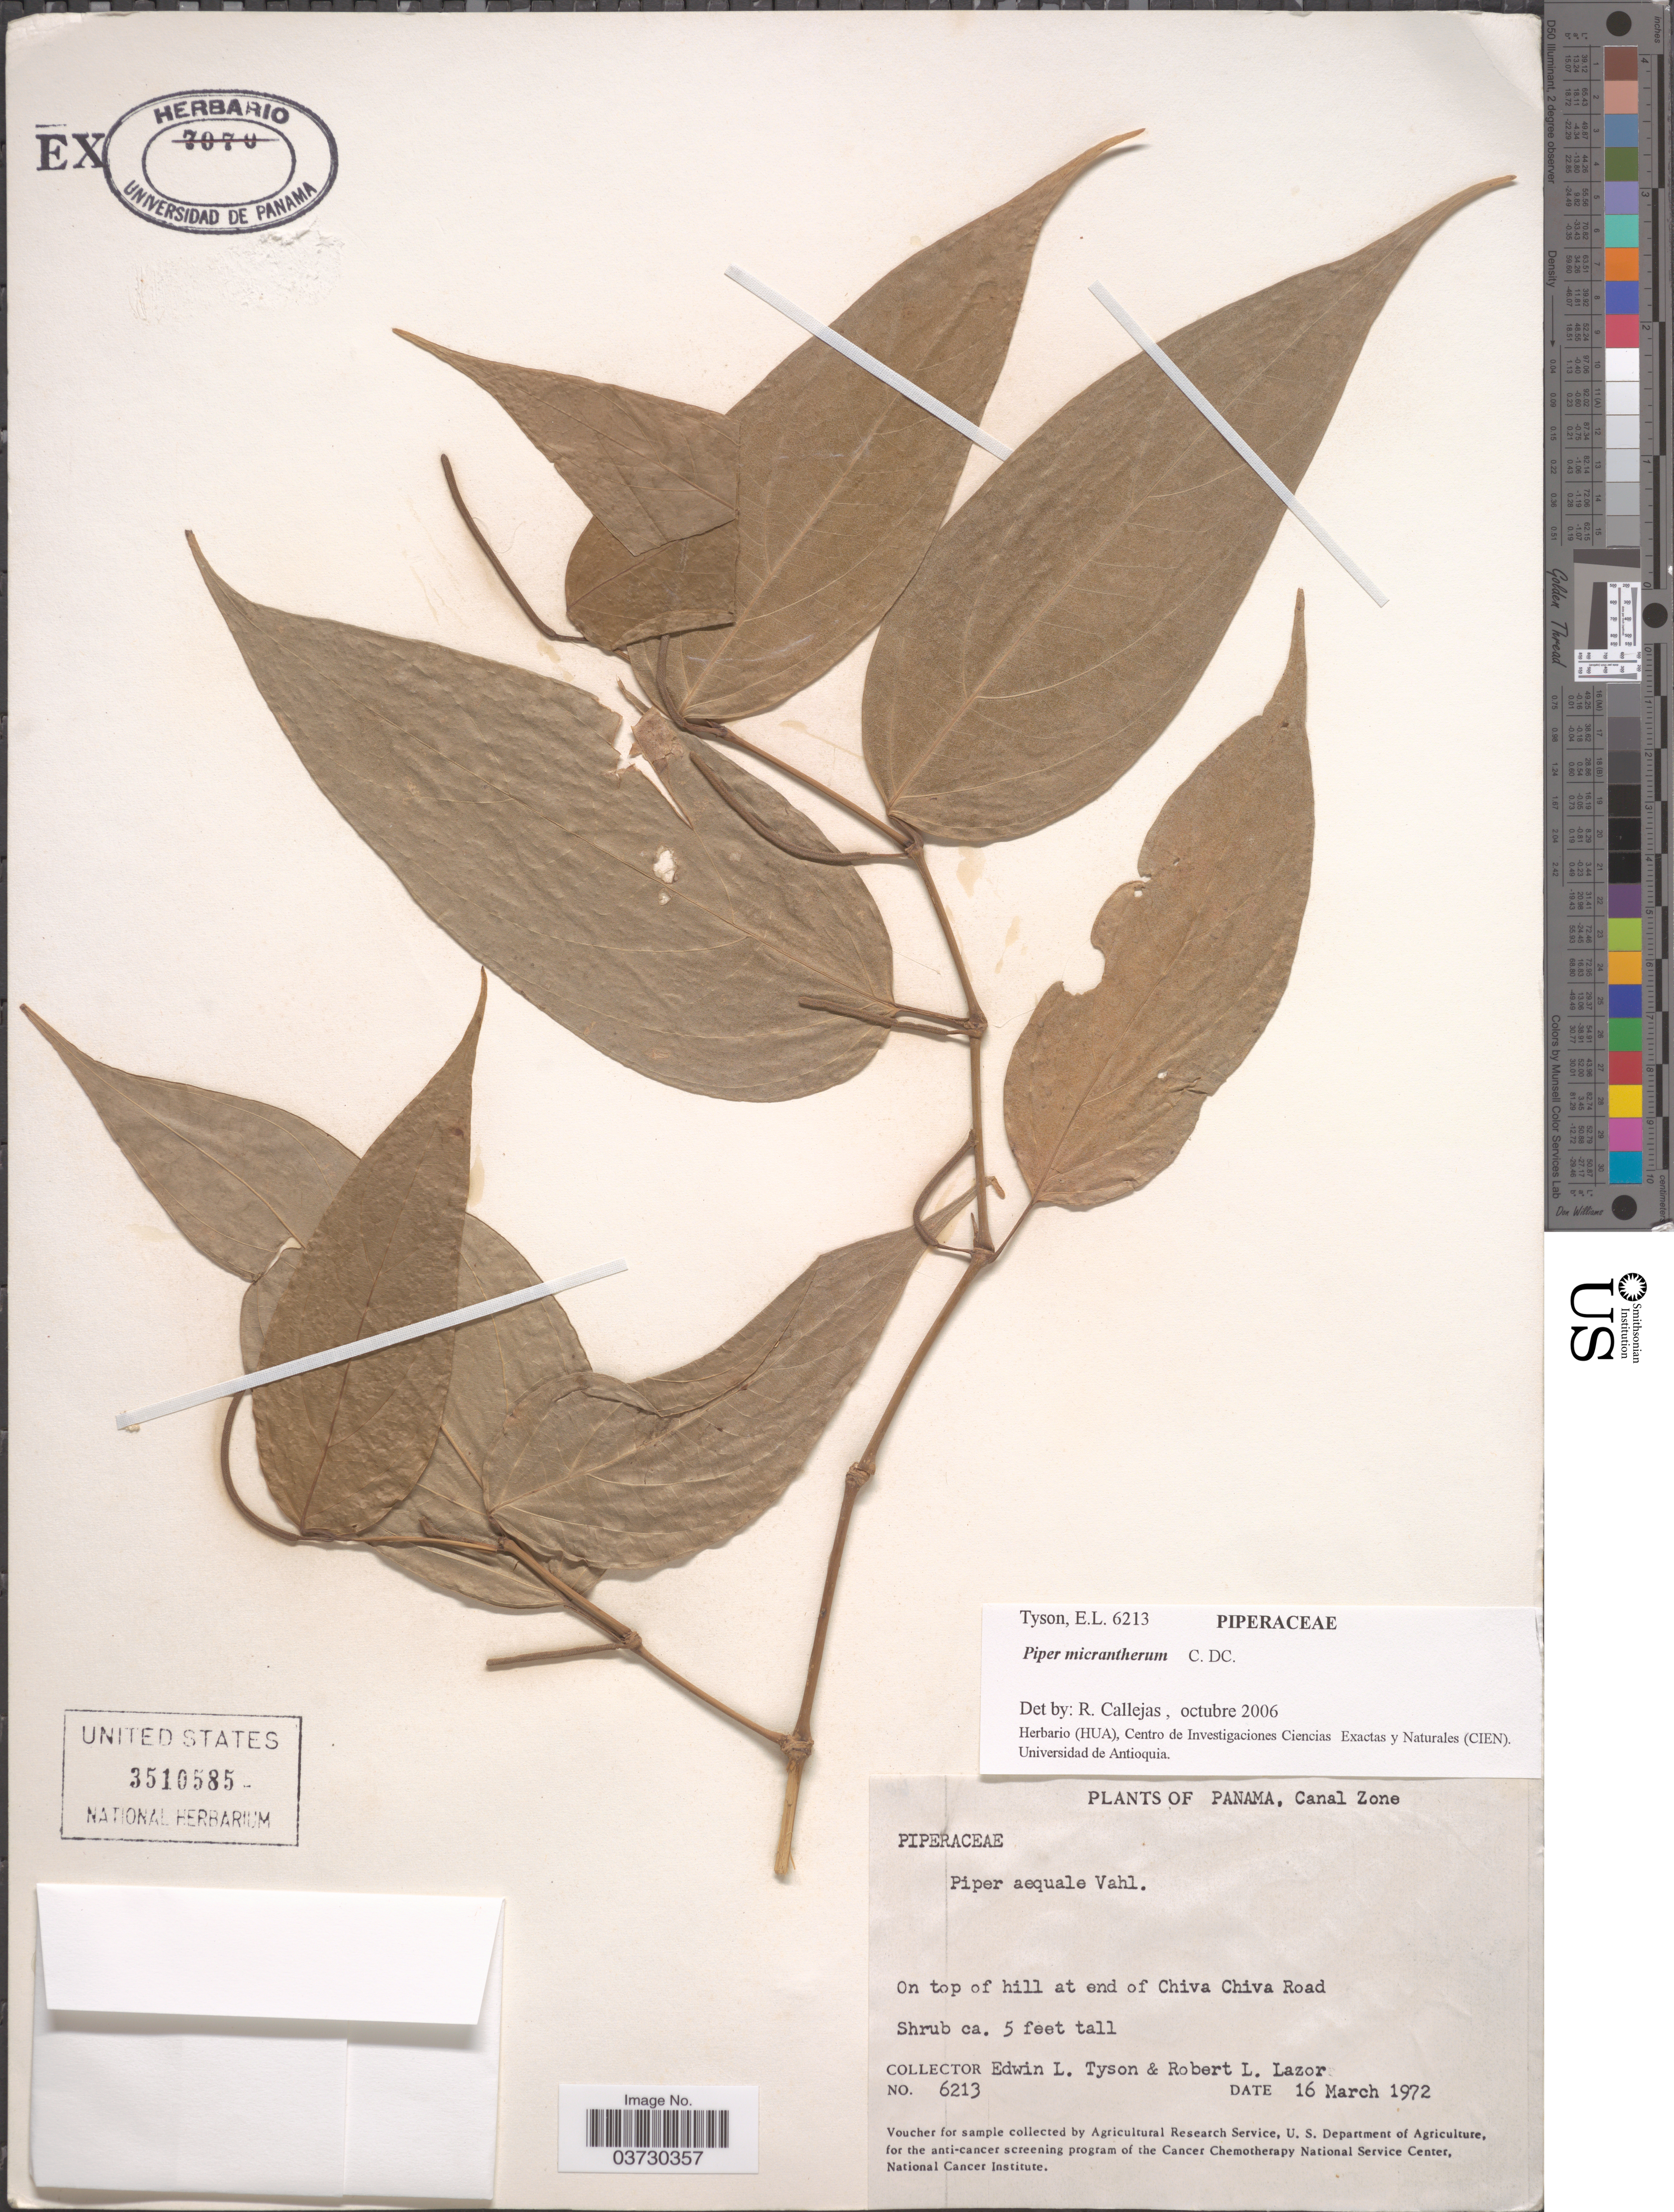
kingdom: Plantae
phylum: Tracheophyta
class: Magnoliopsida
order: Piperales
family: Piperaceae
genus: Piper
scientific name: Piper micranthera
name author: C. DC.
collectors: E. L. Tyson & R. L. Lazor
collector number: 6213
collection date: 1972-03-16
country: Panama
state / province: Colón / Panamá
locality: Canal Zone. On top of hill at end of Chiva Chiva Road.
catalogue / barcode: US 3510585